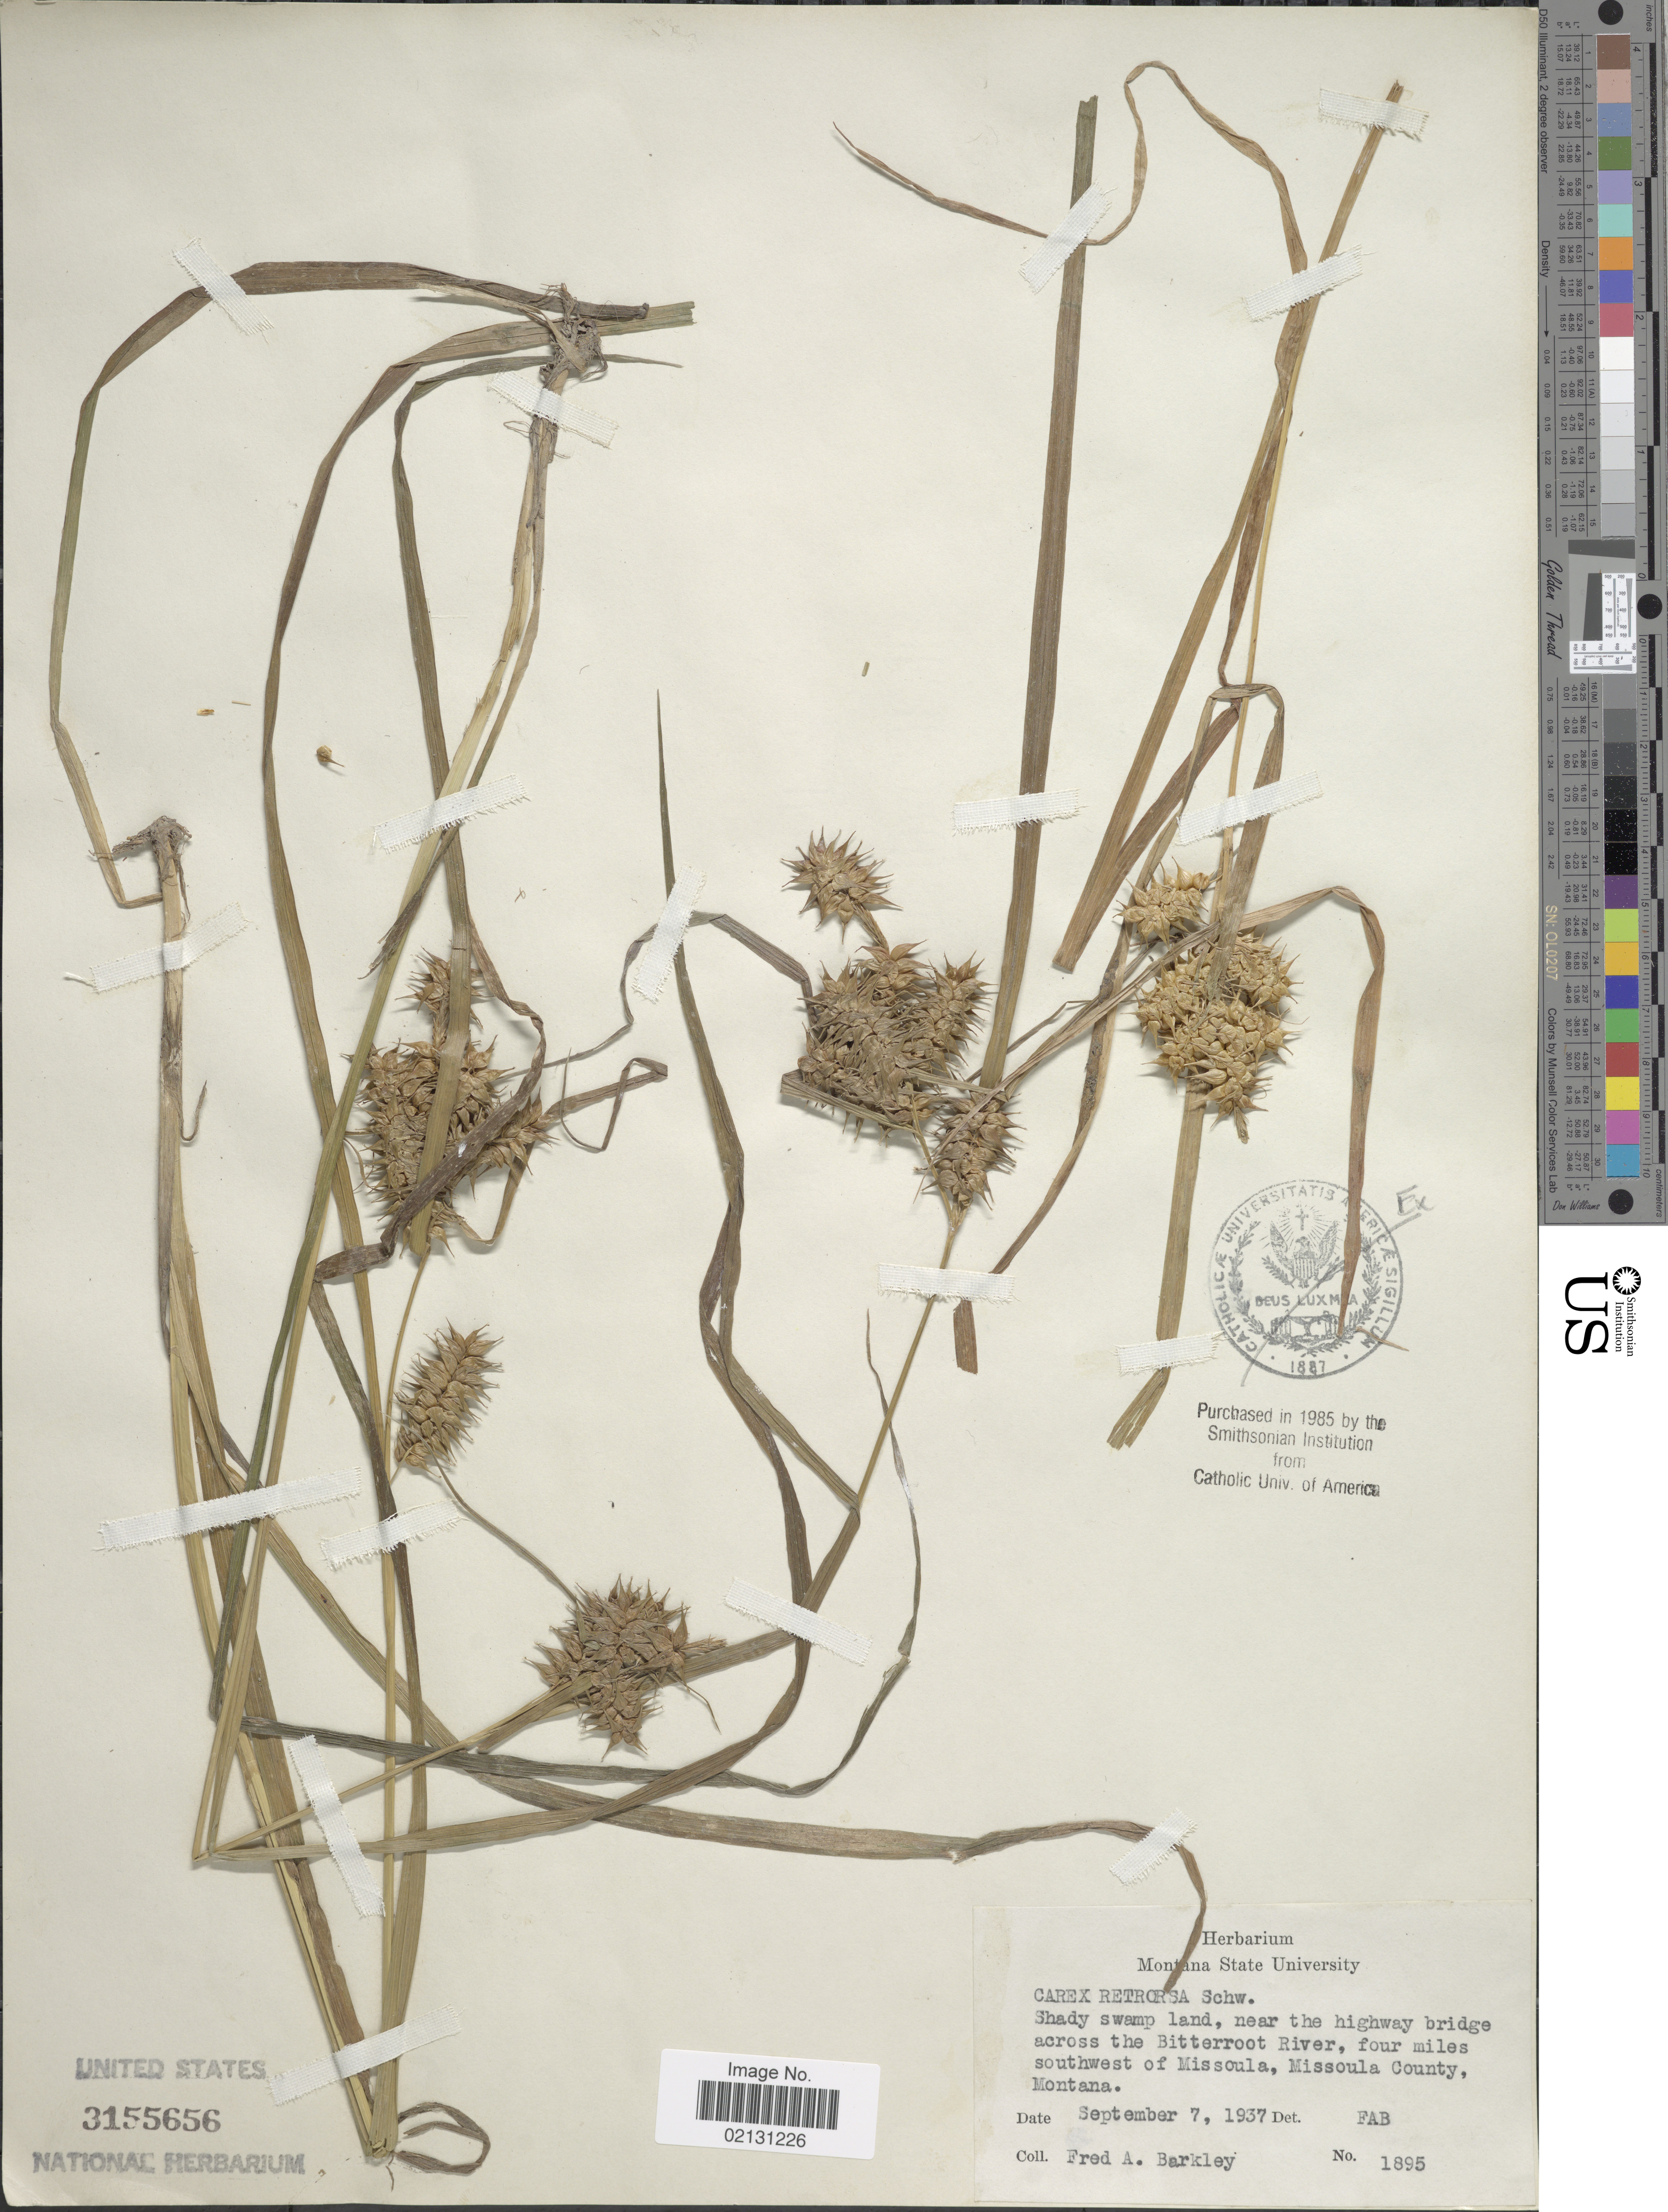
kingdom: Plantae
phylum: Tracheophyta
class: Liliopsida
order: Poales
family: Cyperaceae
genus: Carex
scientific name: Carex retrorsa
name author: Schwein.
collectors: F. A. Barkley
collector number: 1895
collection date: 1937-09-07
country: United States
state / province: Montana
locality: Shady swamp land, near the highway bridge across the Bitterroot River, four miles southwest of Missoula, Missoula County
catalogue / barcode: US 3155656